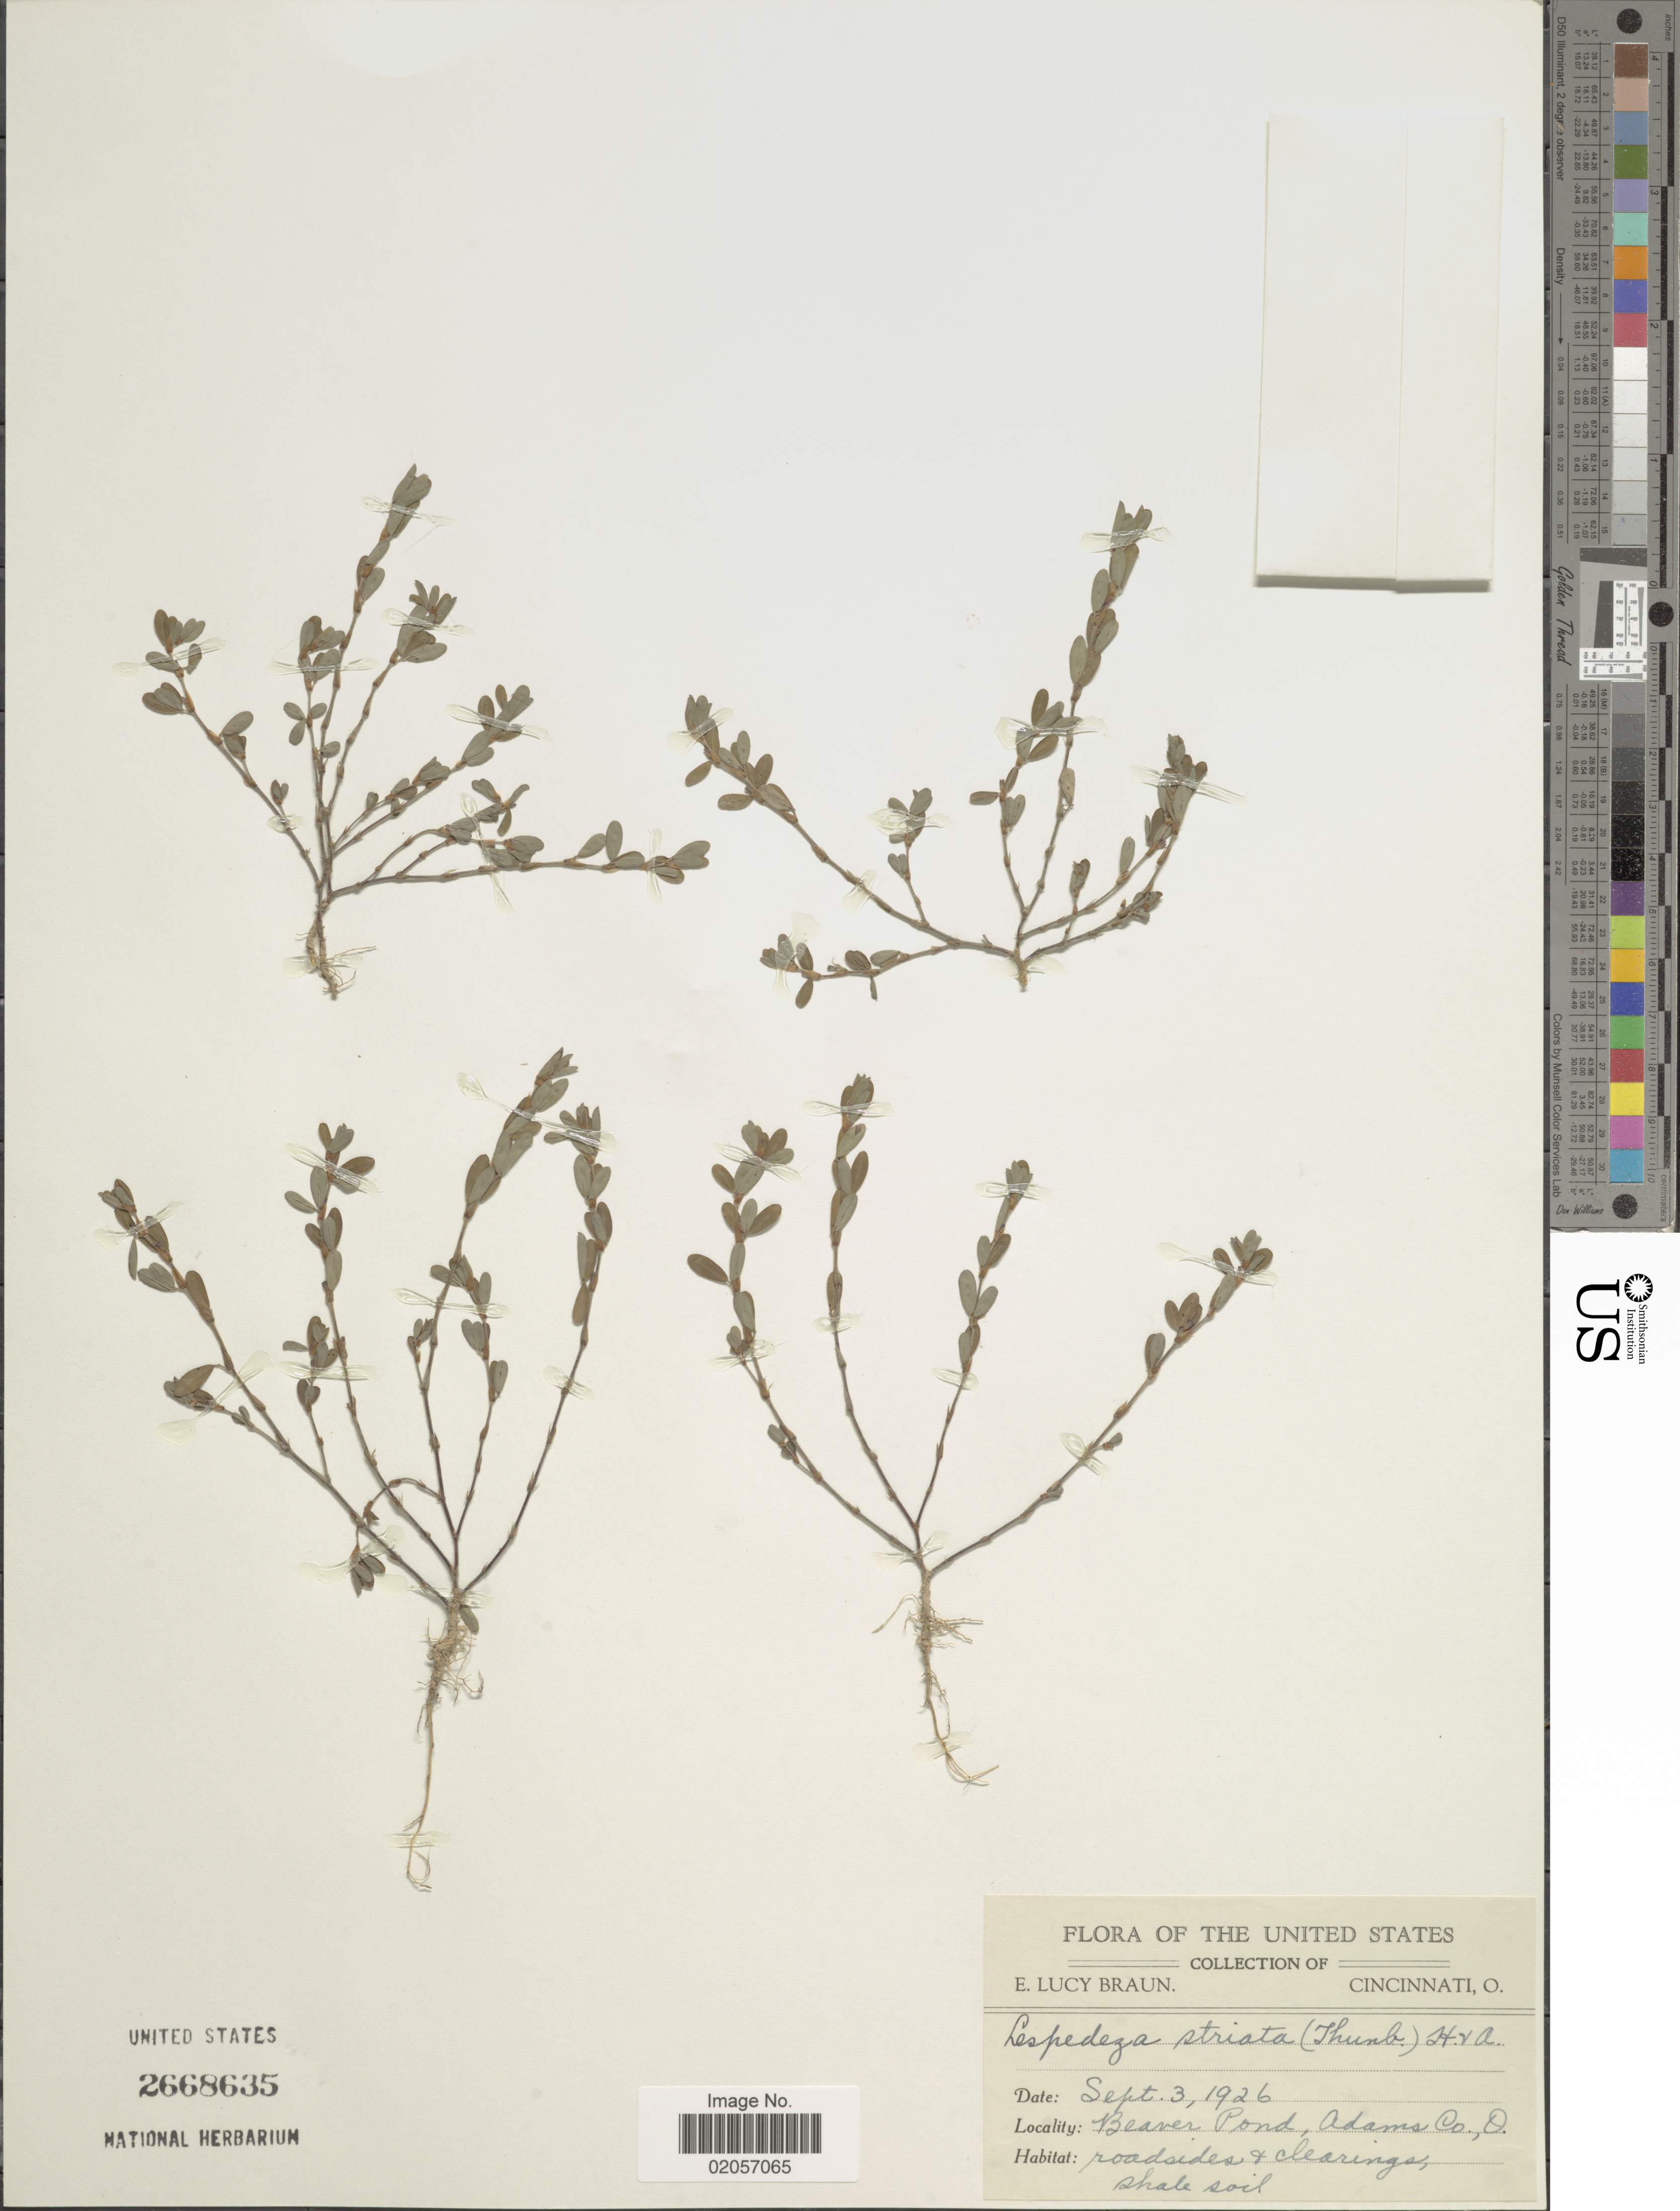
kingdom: Plantae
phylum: Tracheophyta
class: Magnoliopsida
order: Fabales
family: Fabaceae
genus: Kummerowia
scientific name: Kummerowia striata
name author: (Thunb.) Schindl.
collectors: E. L. Braun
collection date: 1926-09-03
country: United States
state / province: Ohio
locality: Beaver Pond, Adams Co.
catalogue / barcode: US 2668635